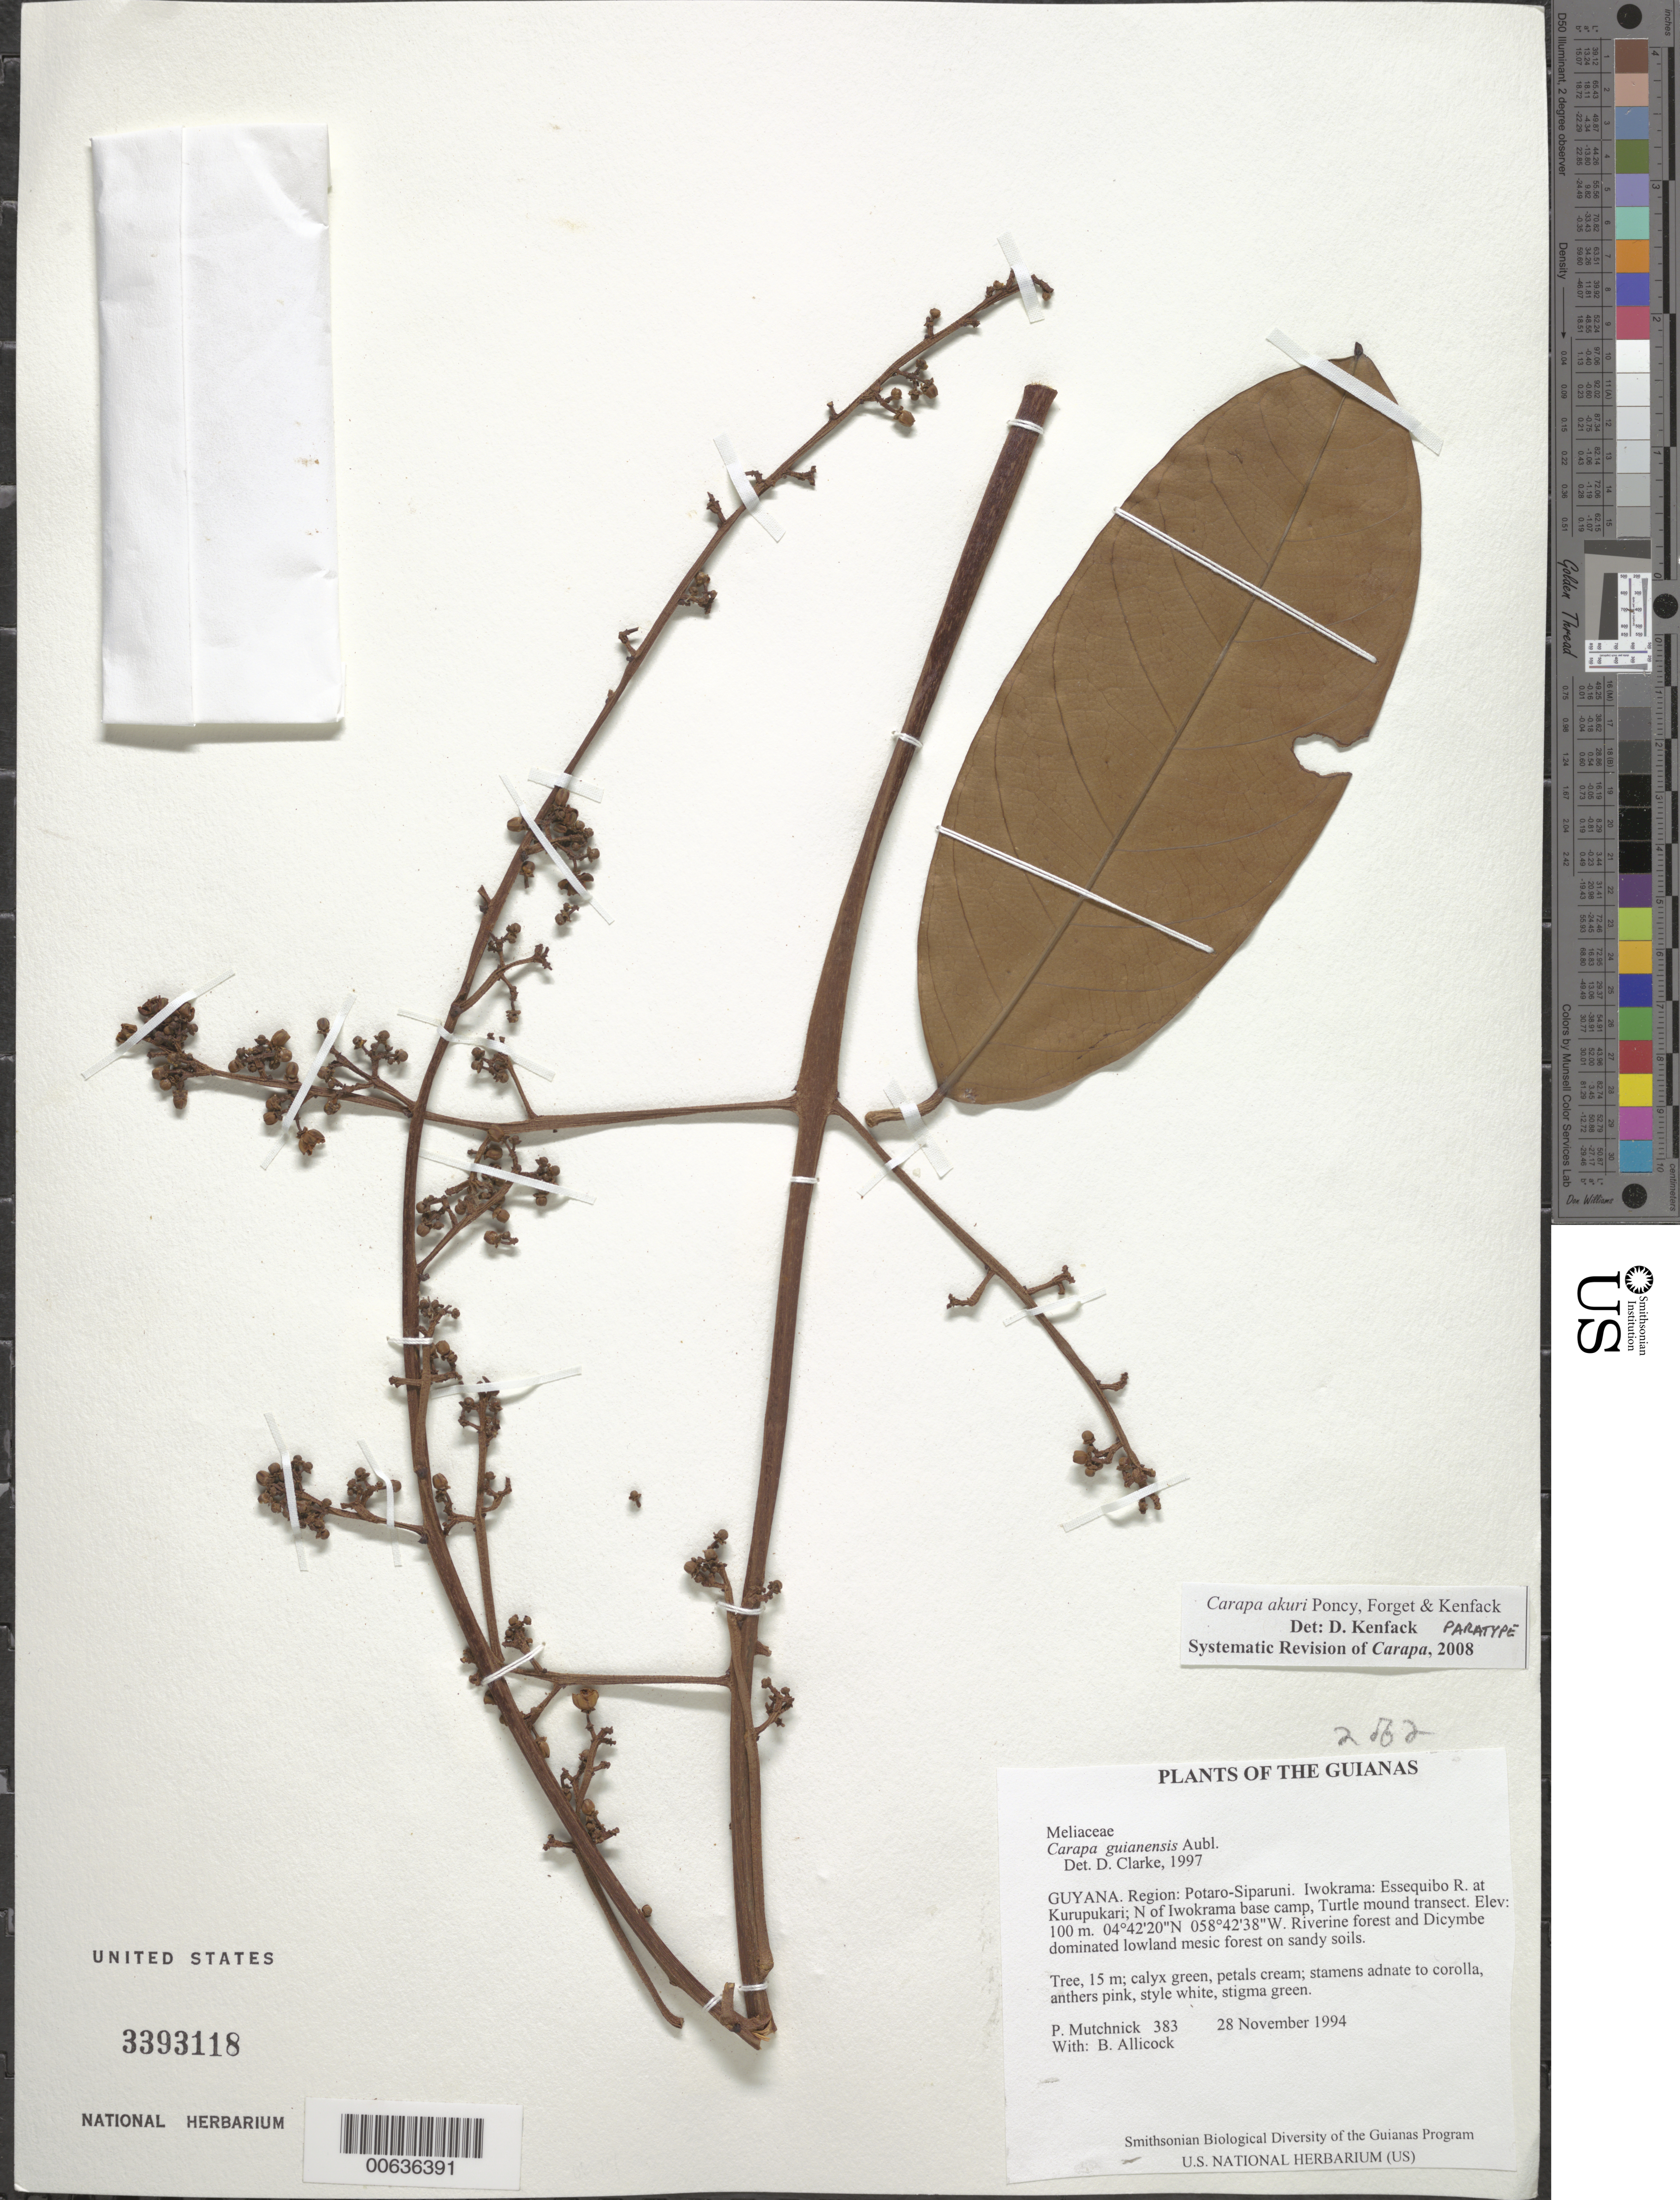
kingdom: Plantae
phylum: Tracheophyta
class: Magnoliopsida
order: Sapindales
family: Meliaceae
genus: Carapa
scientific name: Carapa akuri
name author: Poncy et al.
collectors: P. Mutchnick & B. Allicock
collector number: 383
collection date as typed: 28 November 1994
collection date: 1994-11-28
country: Guyana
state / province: Potaro-Siparuni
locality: Iwokrama: Essequibo R. at Kurupukari; N of Iwokrama base camp, Turtle mound transect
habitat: Riverine forest and Dicymbe dominated lowland mesic forest on sandy soils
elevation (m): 100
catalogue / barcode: US 3393118